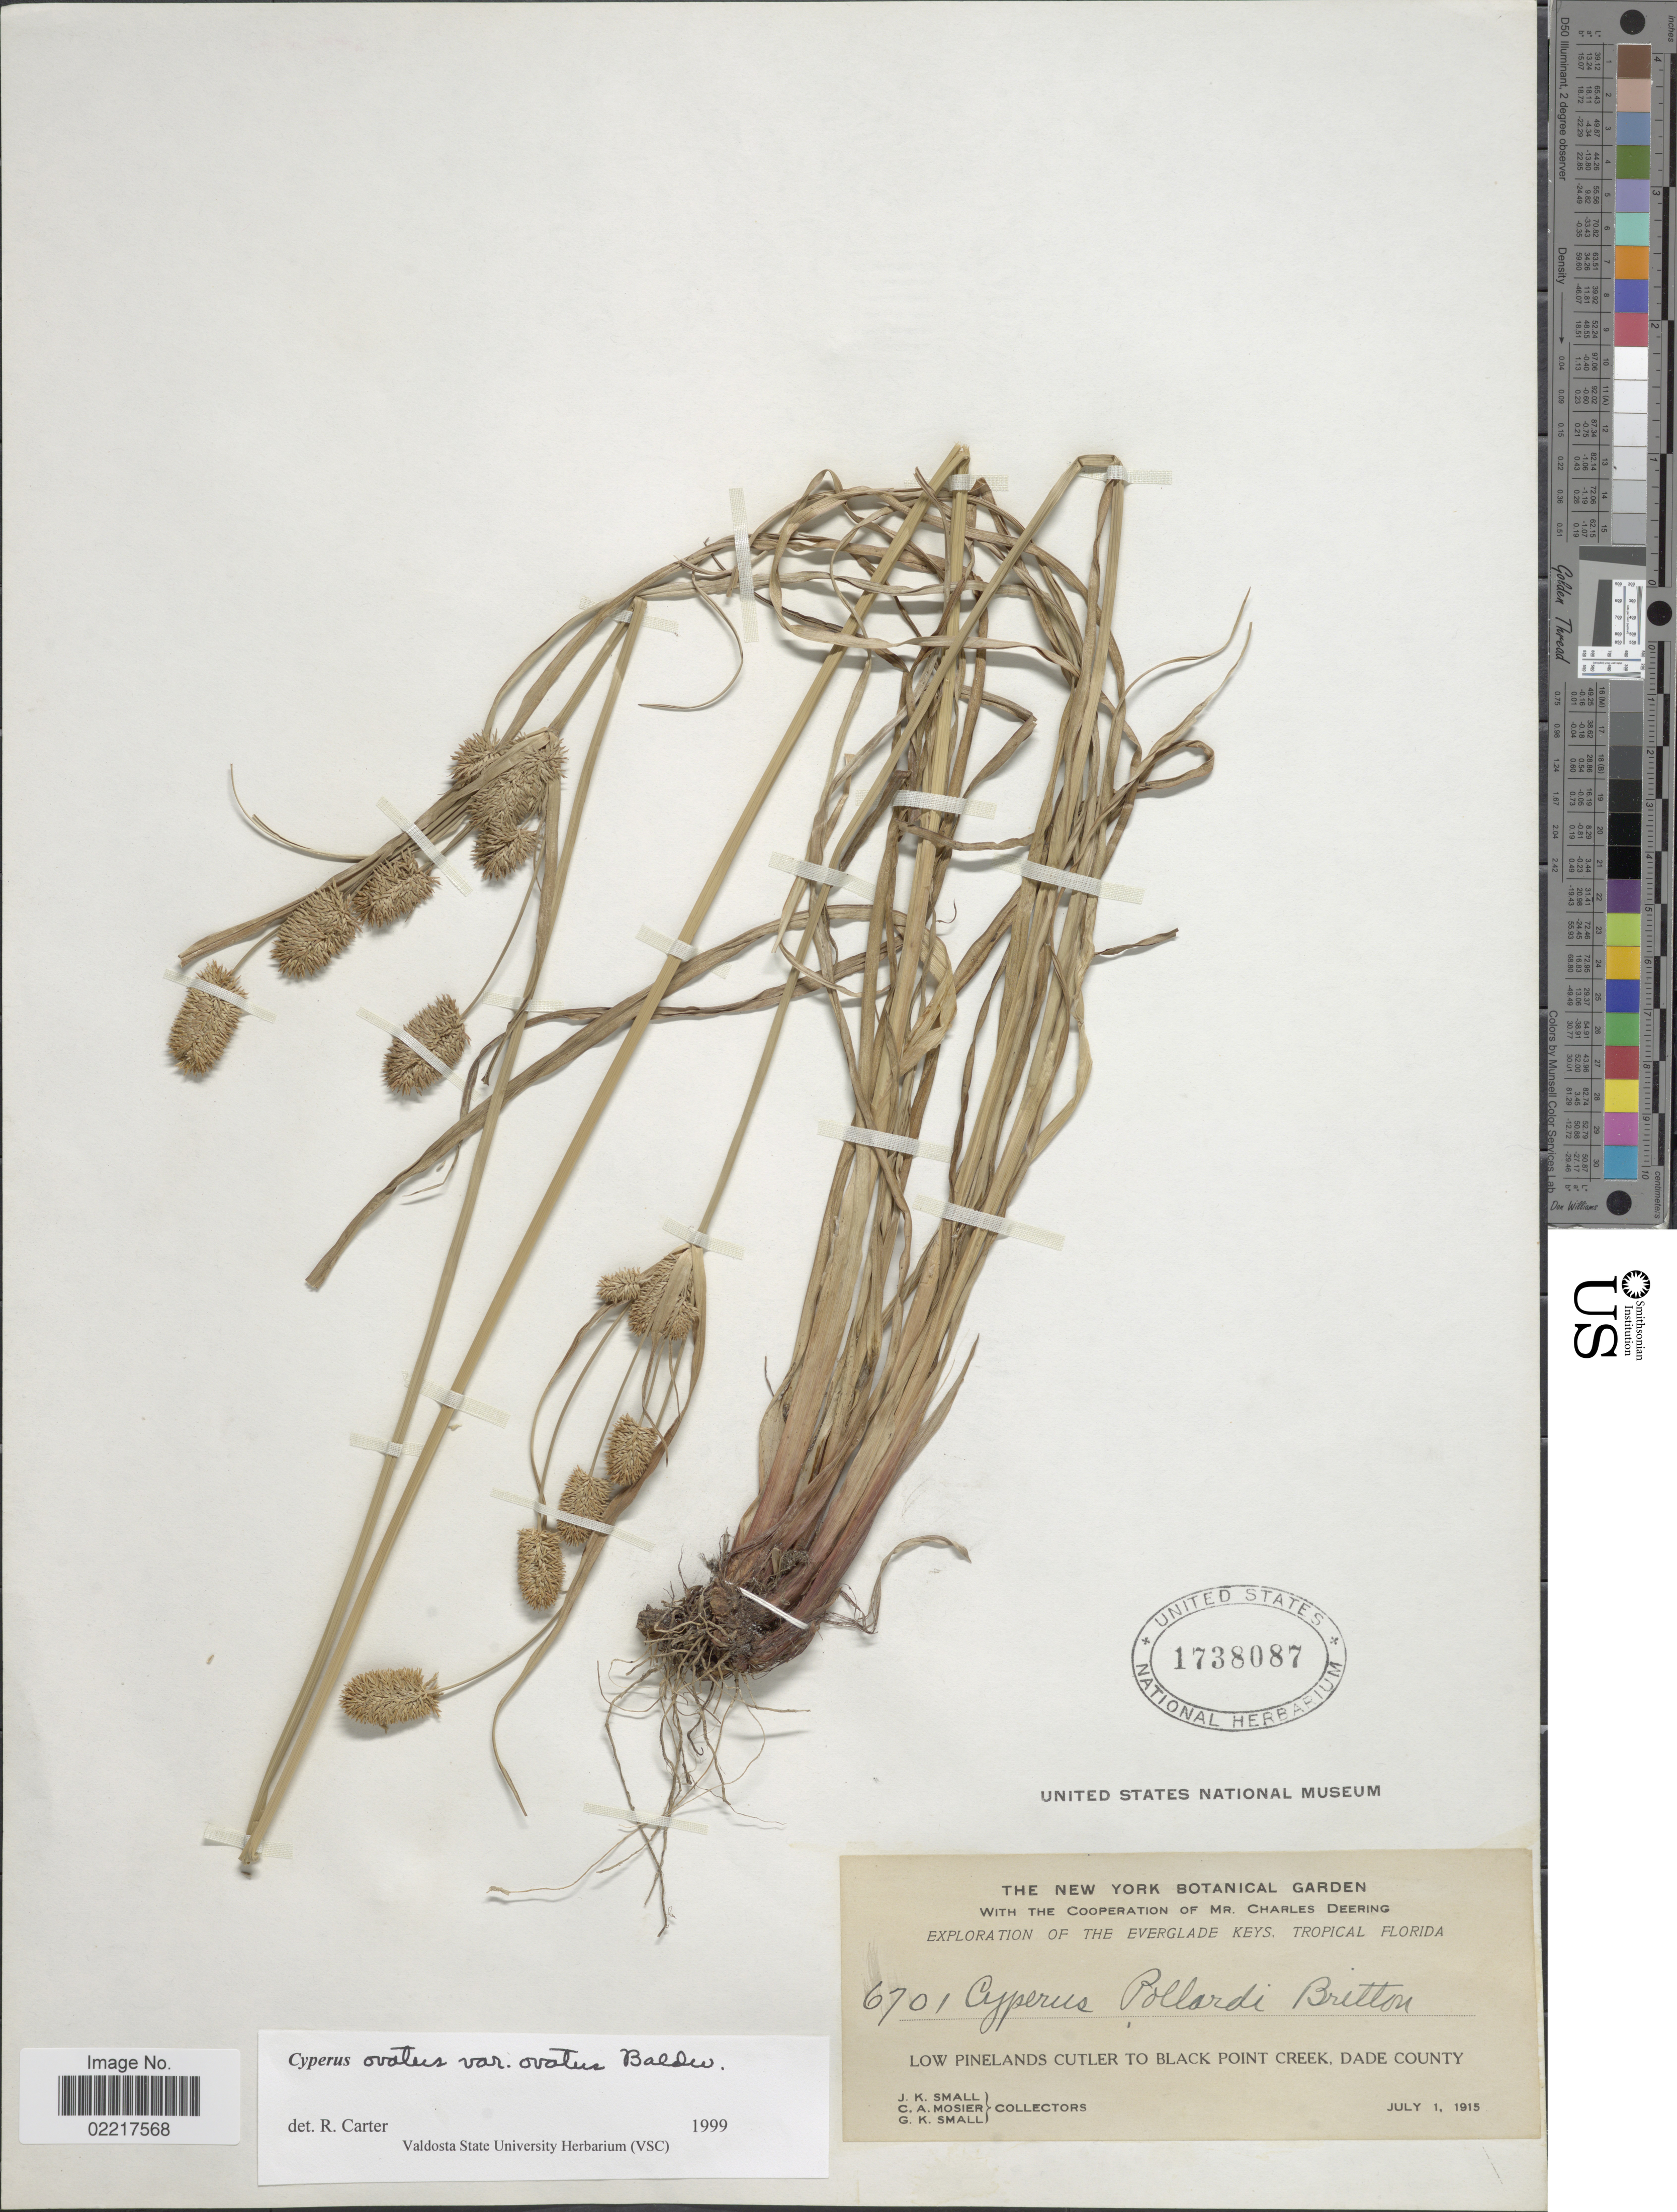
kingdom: Plantae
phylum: Tracheophyta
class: Liliopsida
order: Poales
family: Cyperaceae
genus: Cyperus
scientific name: Cyperus ovatus var. ovatus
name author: Baldwin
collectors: J. K. Small, C. A. Mosier & G. K. Small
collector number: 6701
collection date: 1915-07-01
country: United States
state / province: Florida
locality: The Everglades Keys, Tropical Florida, Low Pinelands Cutler to Black Point Creek, Dade County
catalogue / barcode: US 1738087